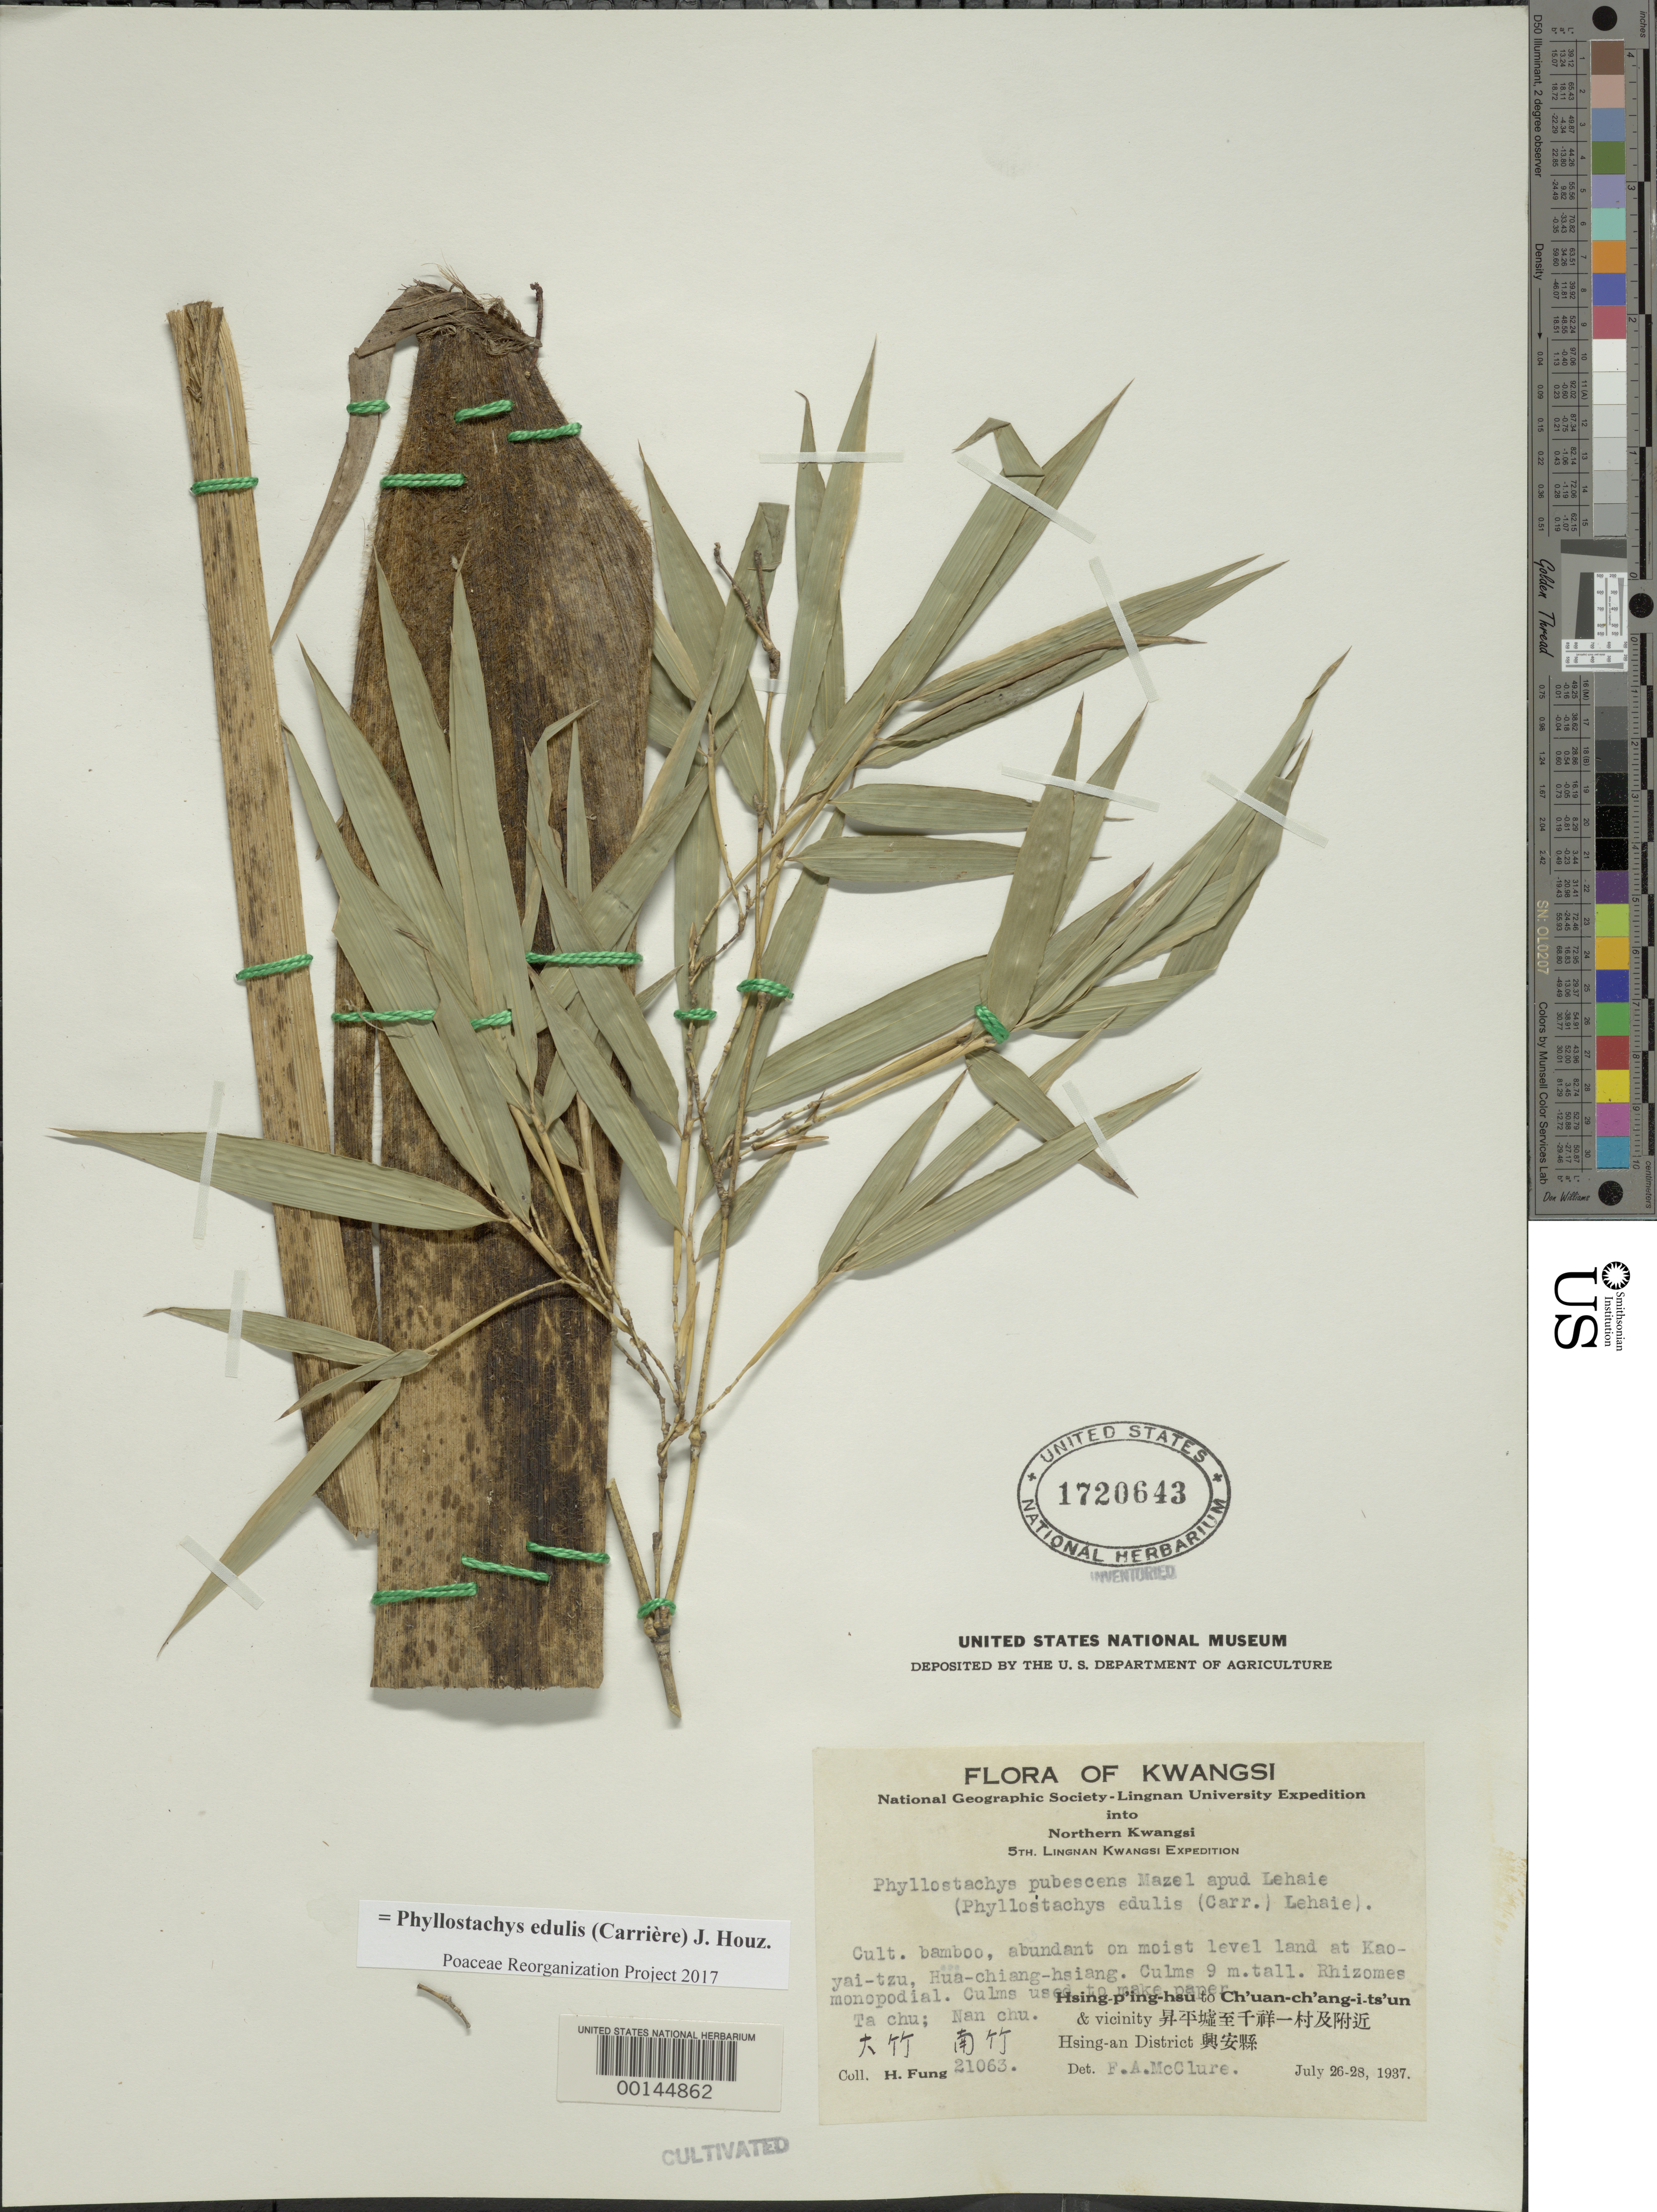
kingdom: Plantae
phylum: Tracheophyta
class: Liliopsida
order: Poales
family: Poaceae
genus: Phyllostachys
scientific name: Phyllostachys edulis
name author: (Carrière) J. Houz.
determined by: Poaceae Reorganization Project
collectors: H. L. Fung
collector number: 21063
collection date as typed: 26 Jul 1937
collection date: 1937-07-26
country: China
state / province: Guangxi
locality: Hsing-an, hsing-p'ing-hsu/ch'uan ch'ang-i-ts'un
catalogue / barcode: US 1720643